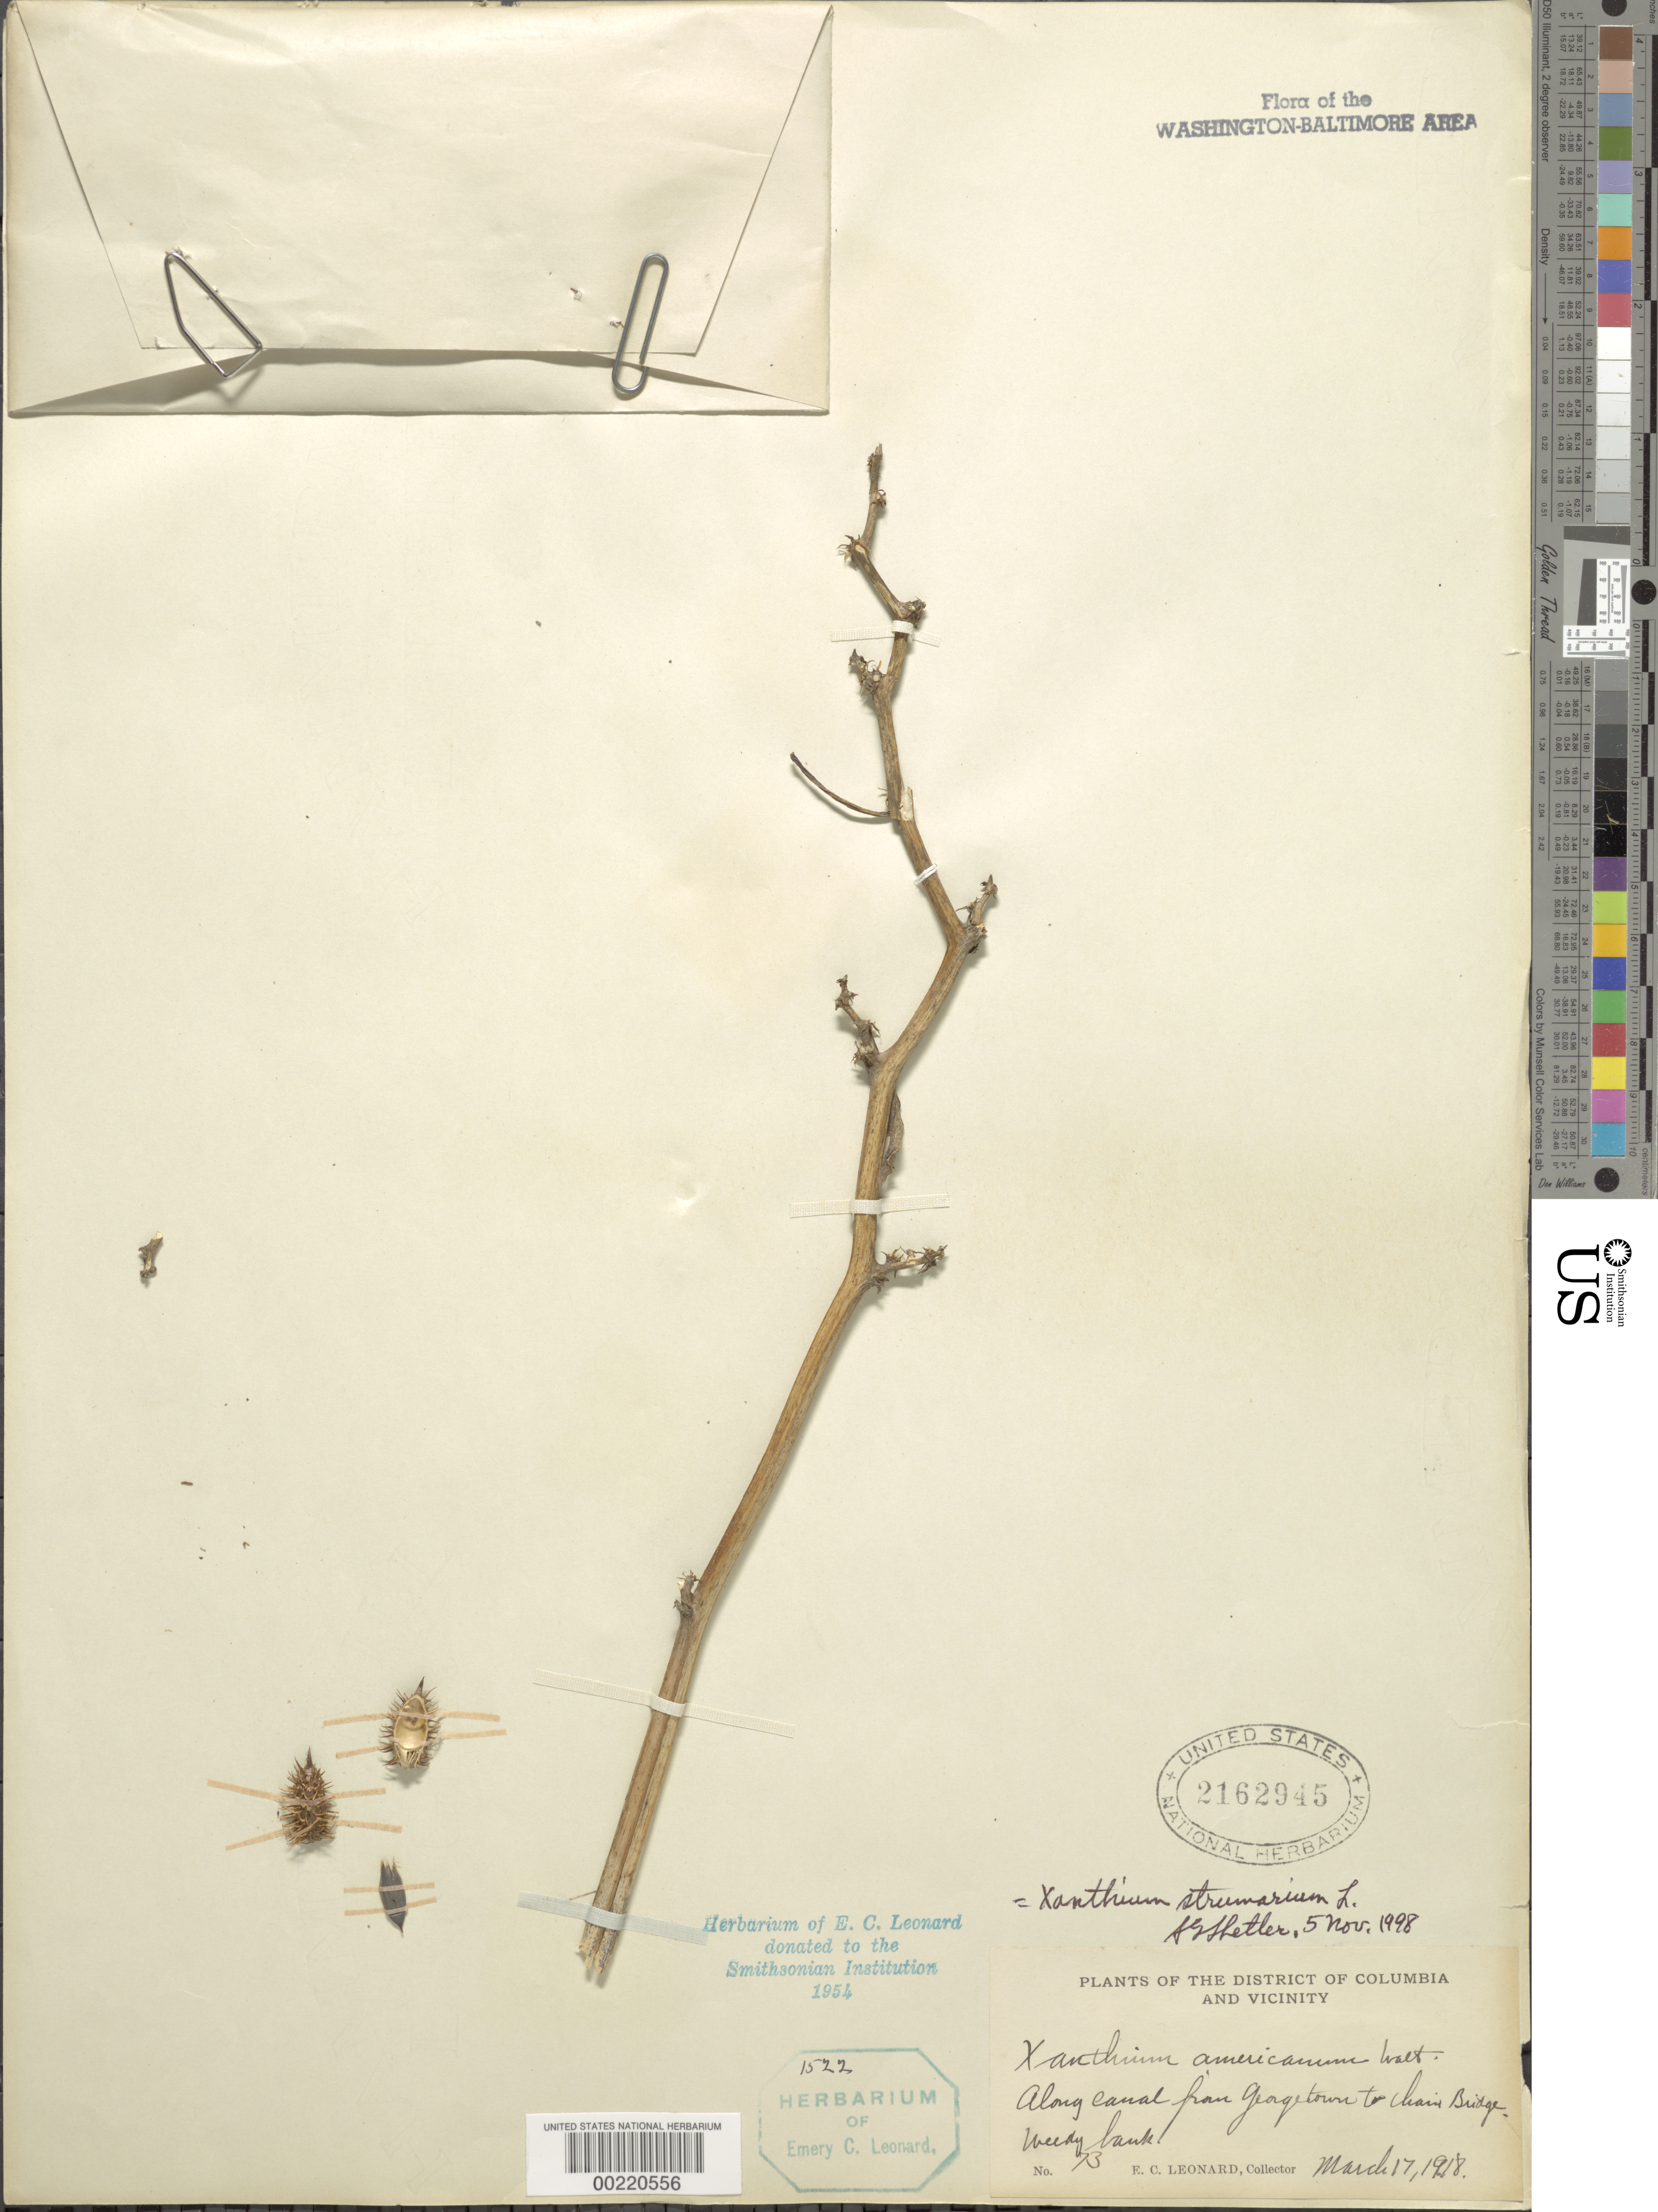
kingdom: Plantae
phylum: Tracheophyta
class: Magnoliopsida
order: Asterales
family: Asteraceae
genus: Xanthium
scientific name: Xanthium strumarium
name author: L.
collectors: E. C. Leonard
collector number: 73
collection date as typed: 17 Mar 1918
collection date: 1918-03-17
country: United States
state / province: District of Columbia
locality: Canal from Georgetown to Chain Bridge C. & O. Canal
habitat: Weedy bank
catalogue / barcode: US 2162945